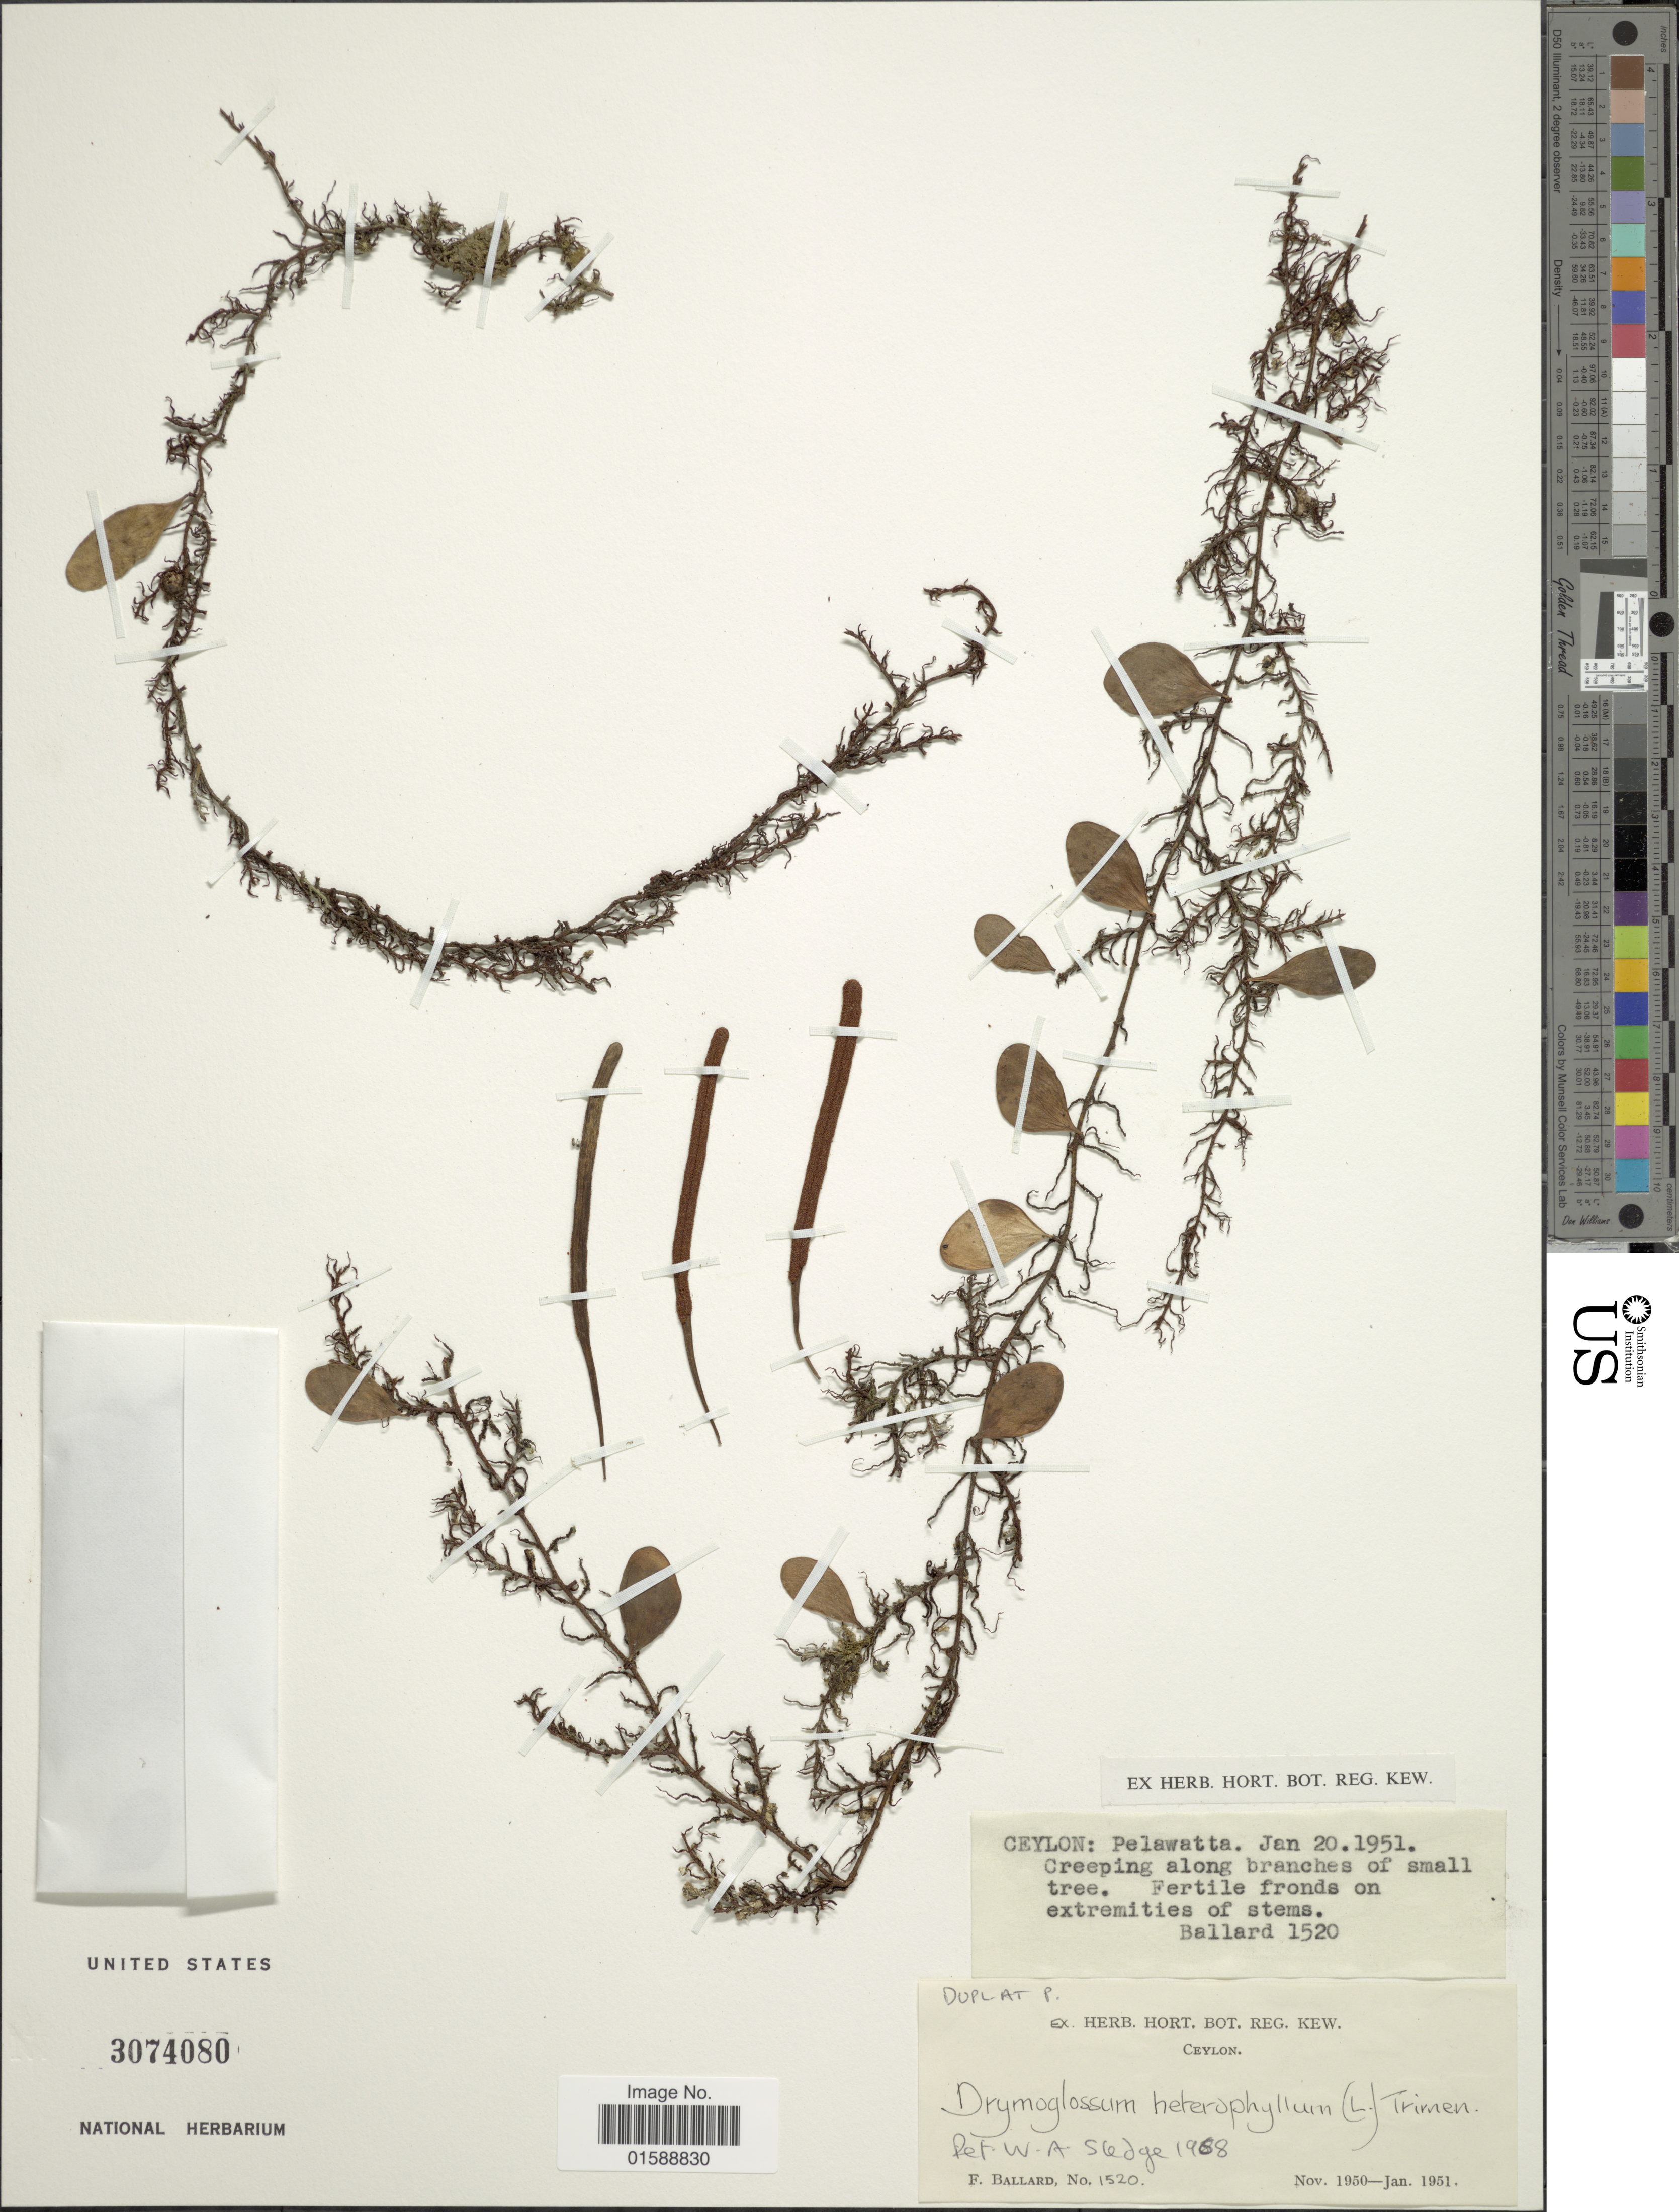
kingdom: Plantae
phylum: Tracheophyta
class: Polypodiopsida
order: Polypodiales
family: Polypodiaceae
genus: Pyrrosia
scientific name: Pyrrosia heterophylla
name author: (L.) M.G. Price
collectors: F. Ballard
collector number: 1520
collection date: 1951-01-20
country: Sri Lanka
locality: Ceylon: Pelawatta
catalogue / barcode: US 3074080